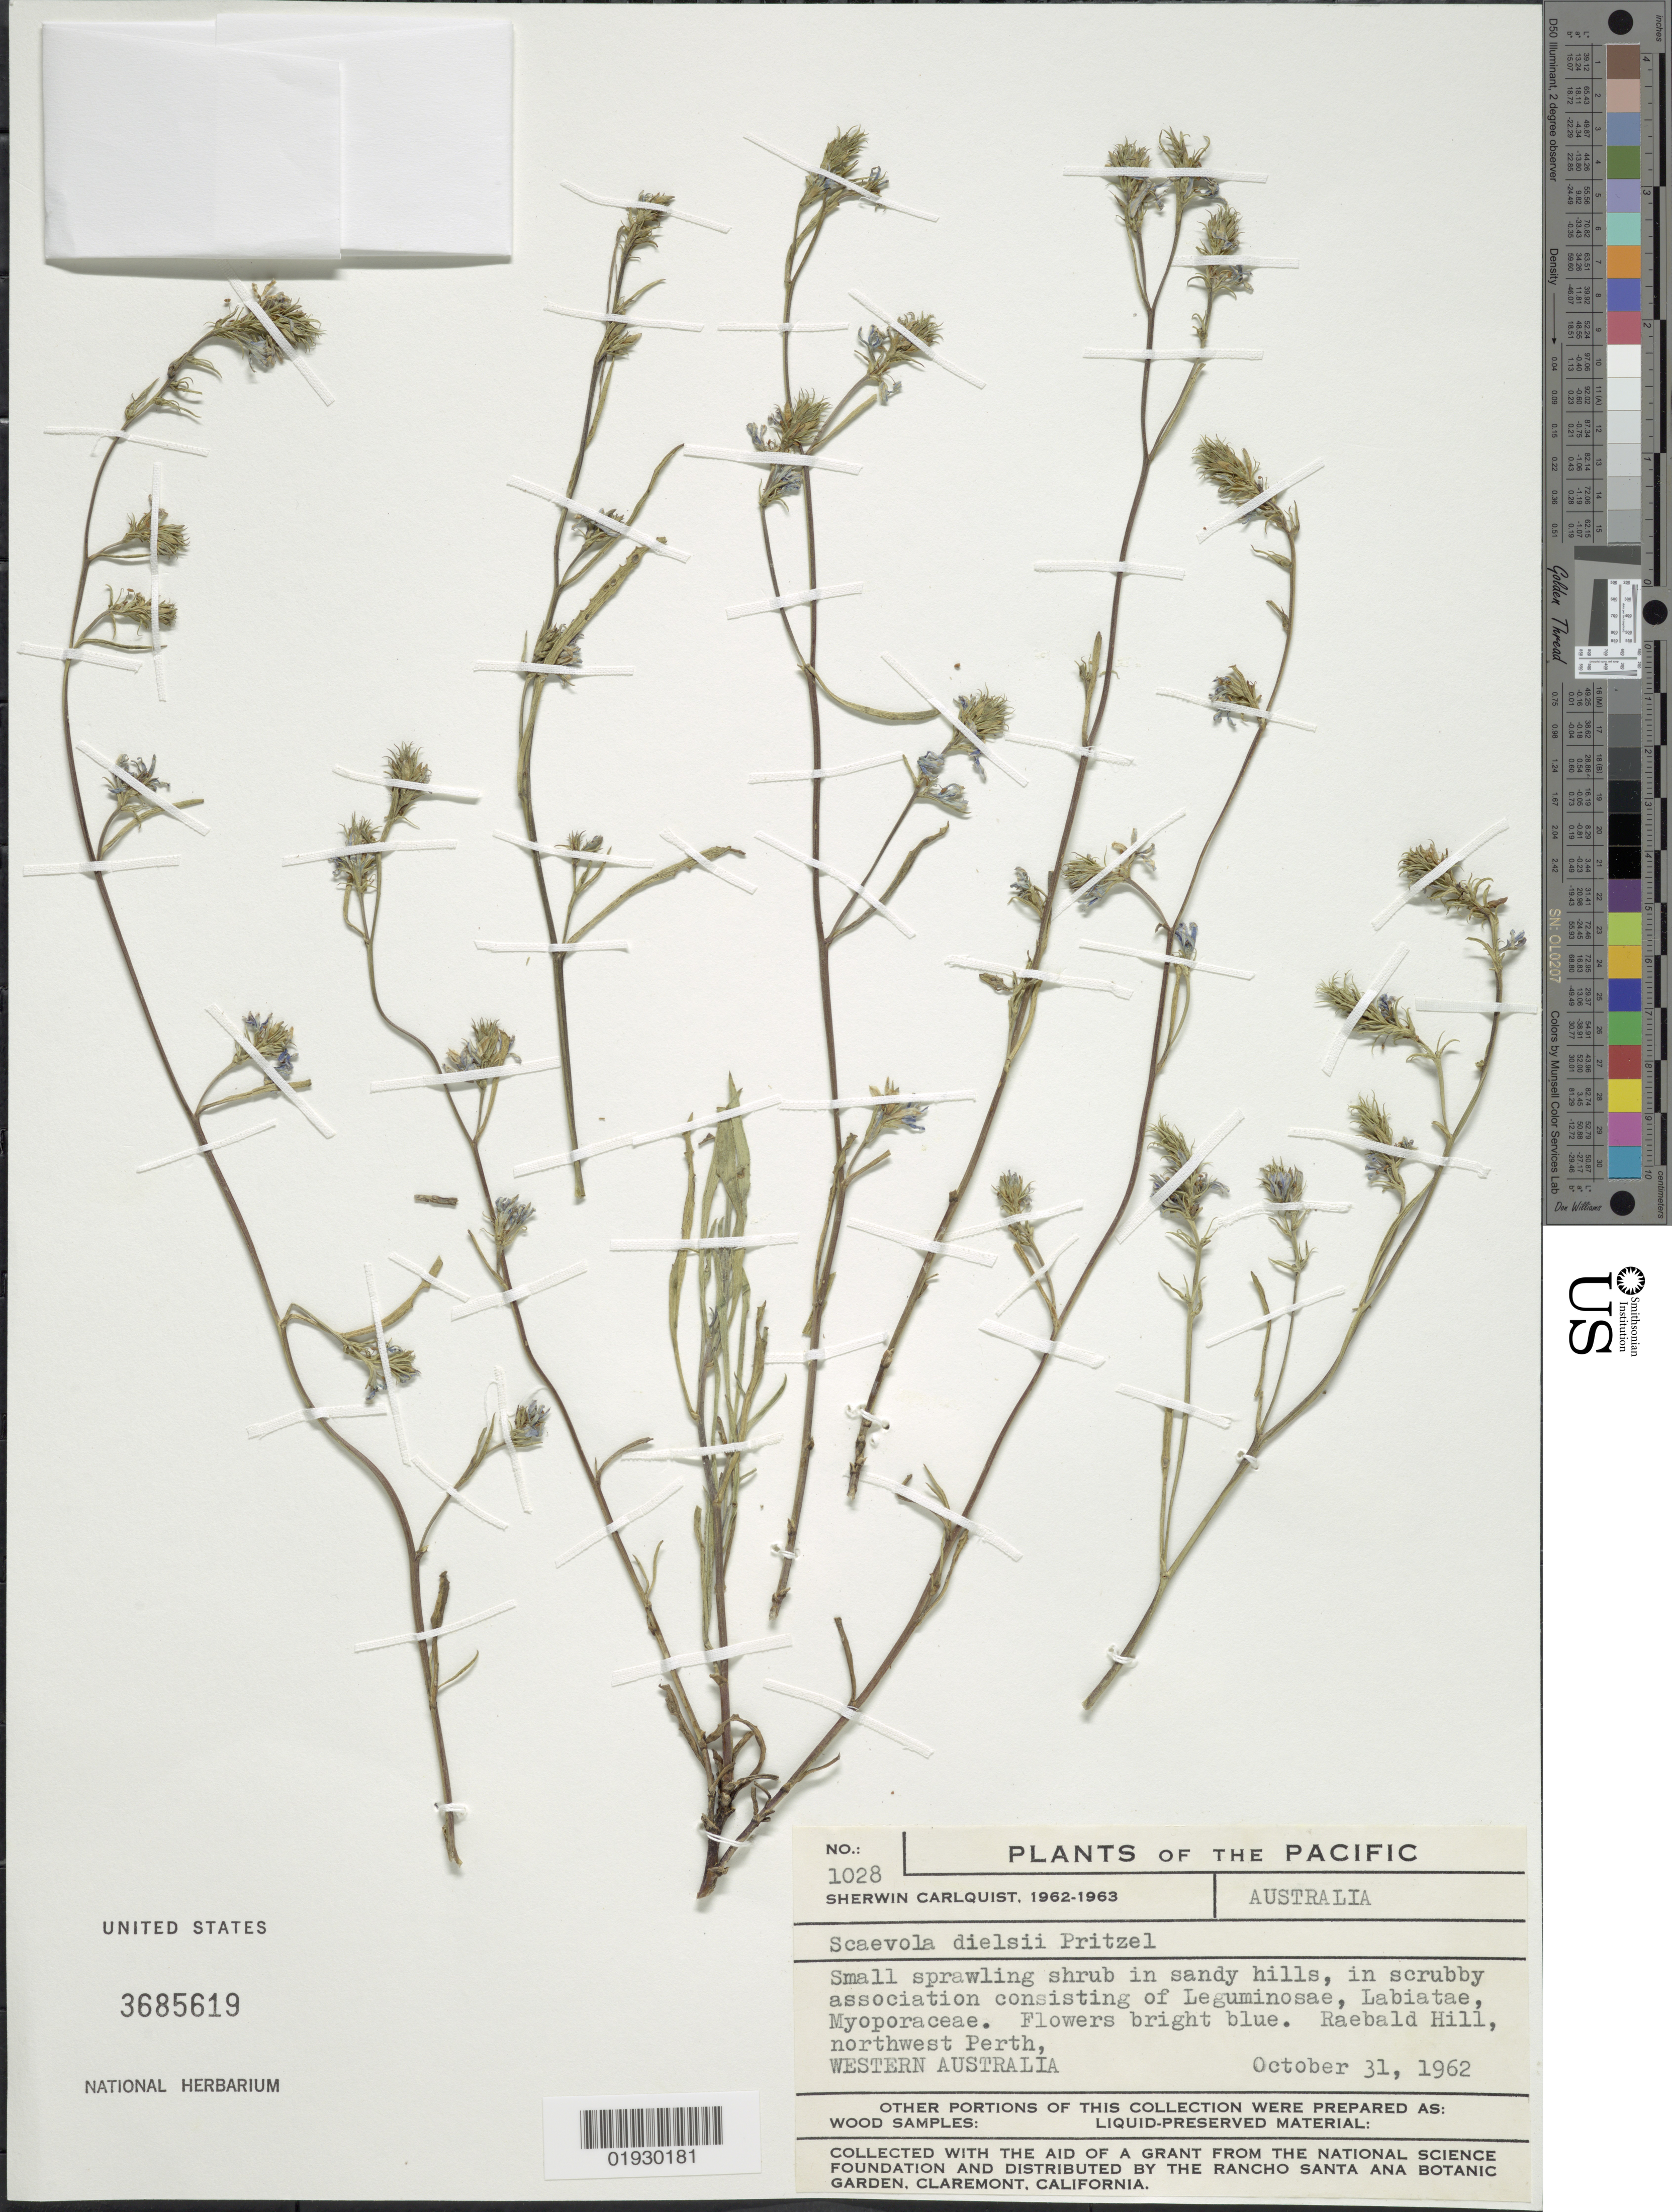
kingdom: Plantae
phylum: Tracheophyta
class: Magnoliopsida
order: Asterales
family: Goodeniaceae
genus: Scaevola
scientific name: Scaevola dielsii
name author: E. Pritz.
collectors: S. Carlquist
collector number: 1028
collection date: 1962-10-31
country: Australia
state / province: Western Australia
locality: Raebald Hill, northwest Perth.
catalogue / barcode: US 3685619